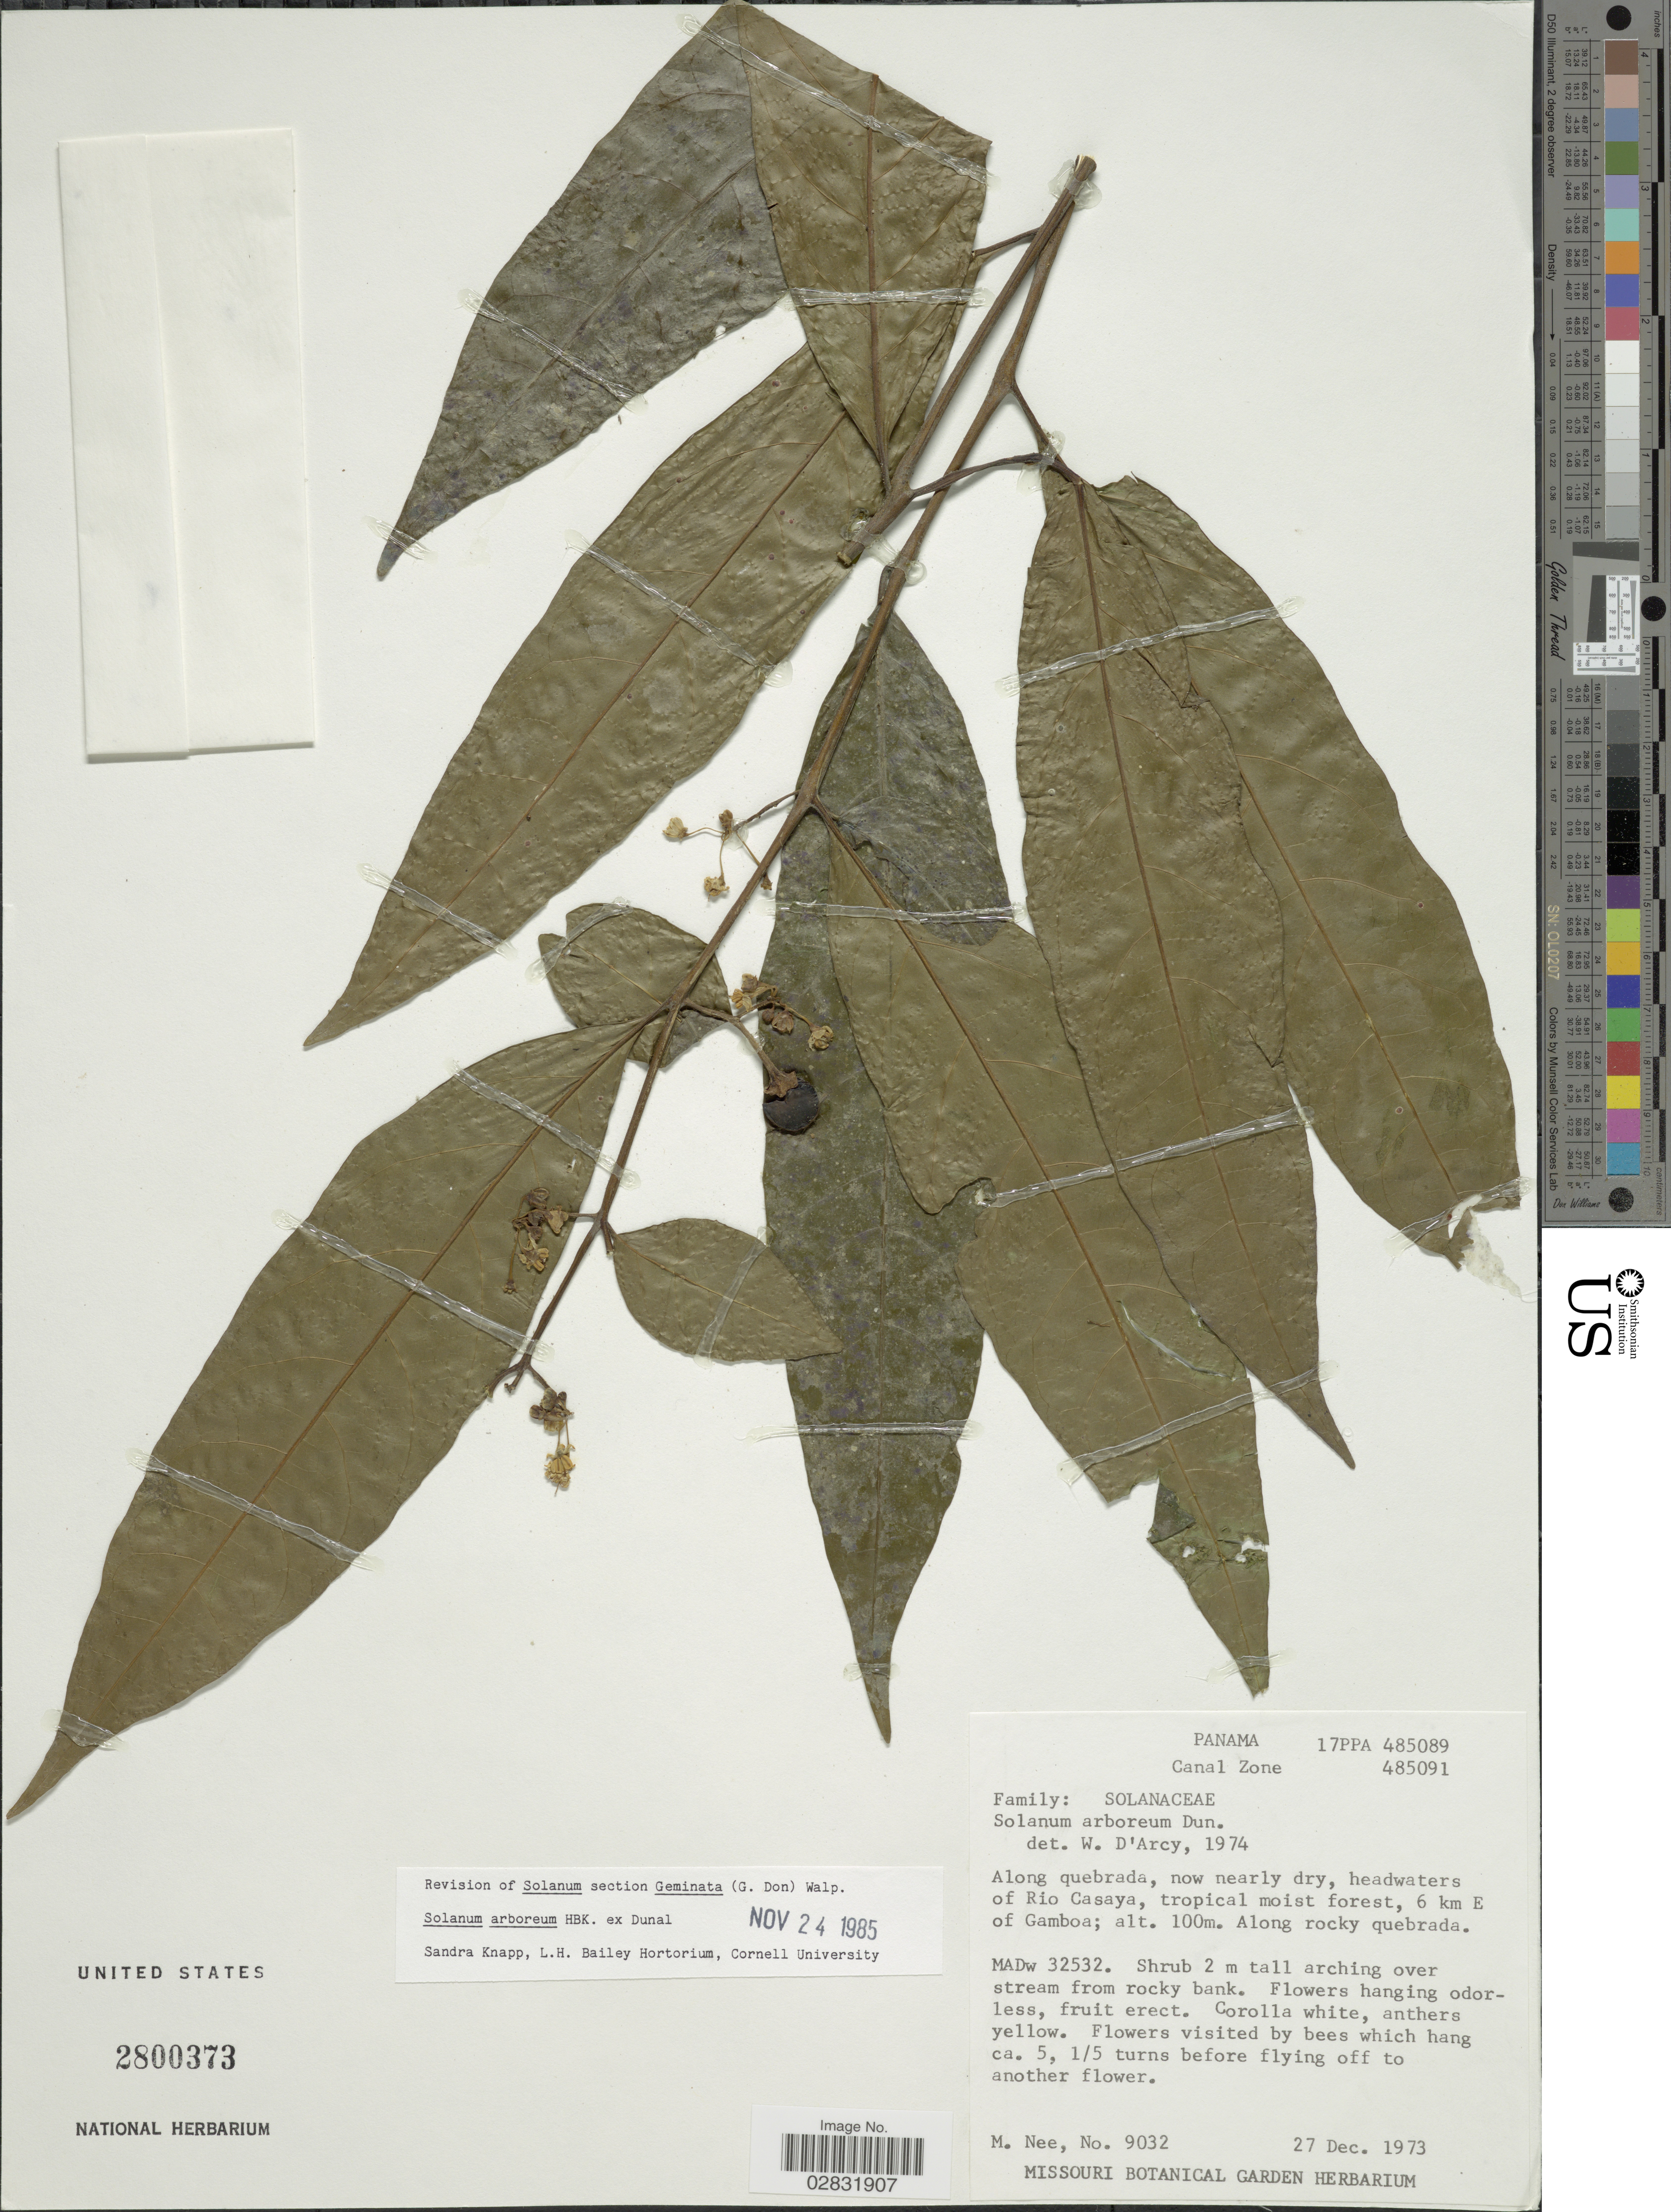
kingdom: Plantae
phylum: Tracheophyta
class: Magnoliopsida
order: Solanales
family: Solanaceae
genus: Solanum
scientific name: Solanum arboreum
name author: Dunal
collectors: M. Nee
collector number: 9032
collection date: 1973-12-27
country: Panama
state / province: Colón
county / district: Canal Zone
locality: Canal Zone. Along quebrada, now nearly dry, headwaters of Rio Casaya, tropical moist forest, 6 km E of Gamboa.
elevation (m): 100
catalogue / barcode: US 2800373